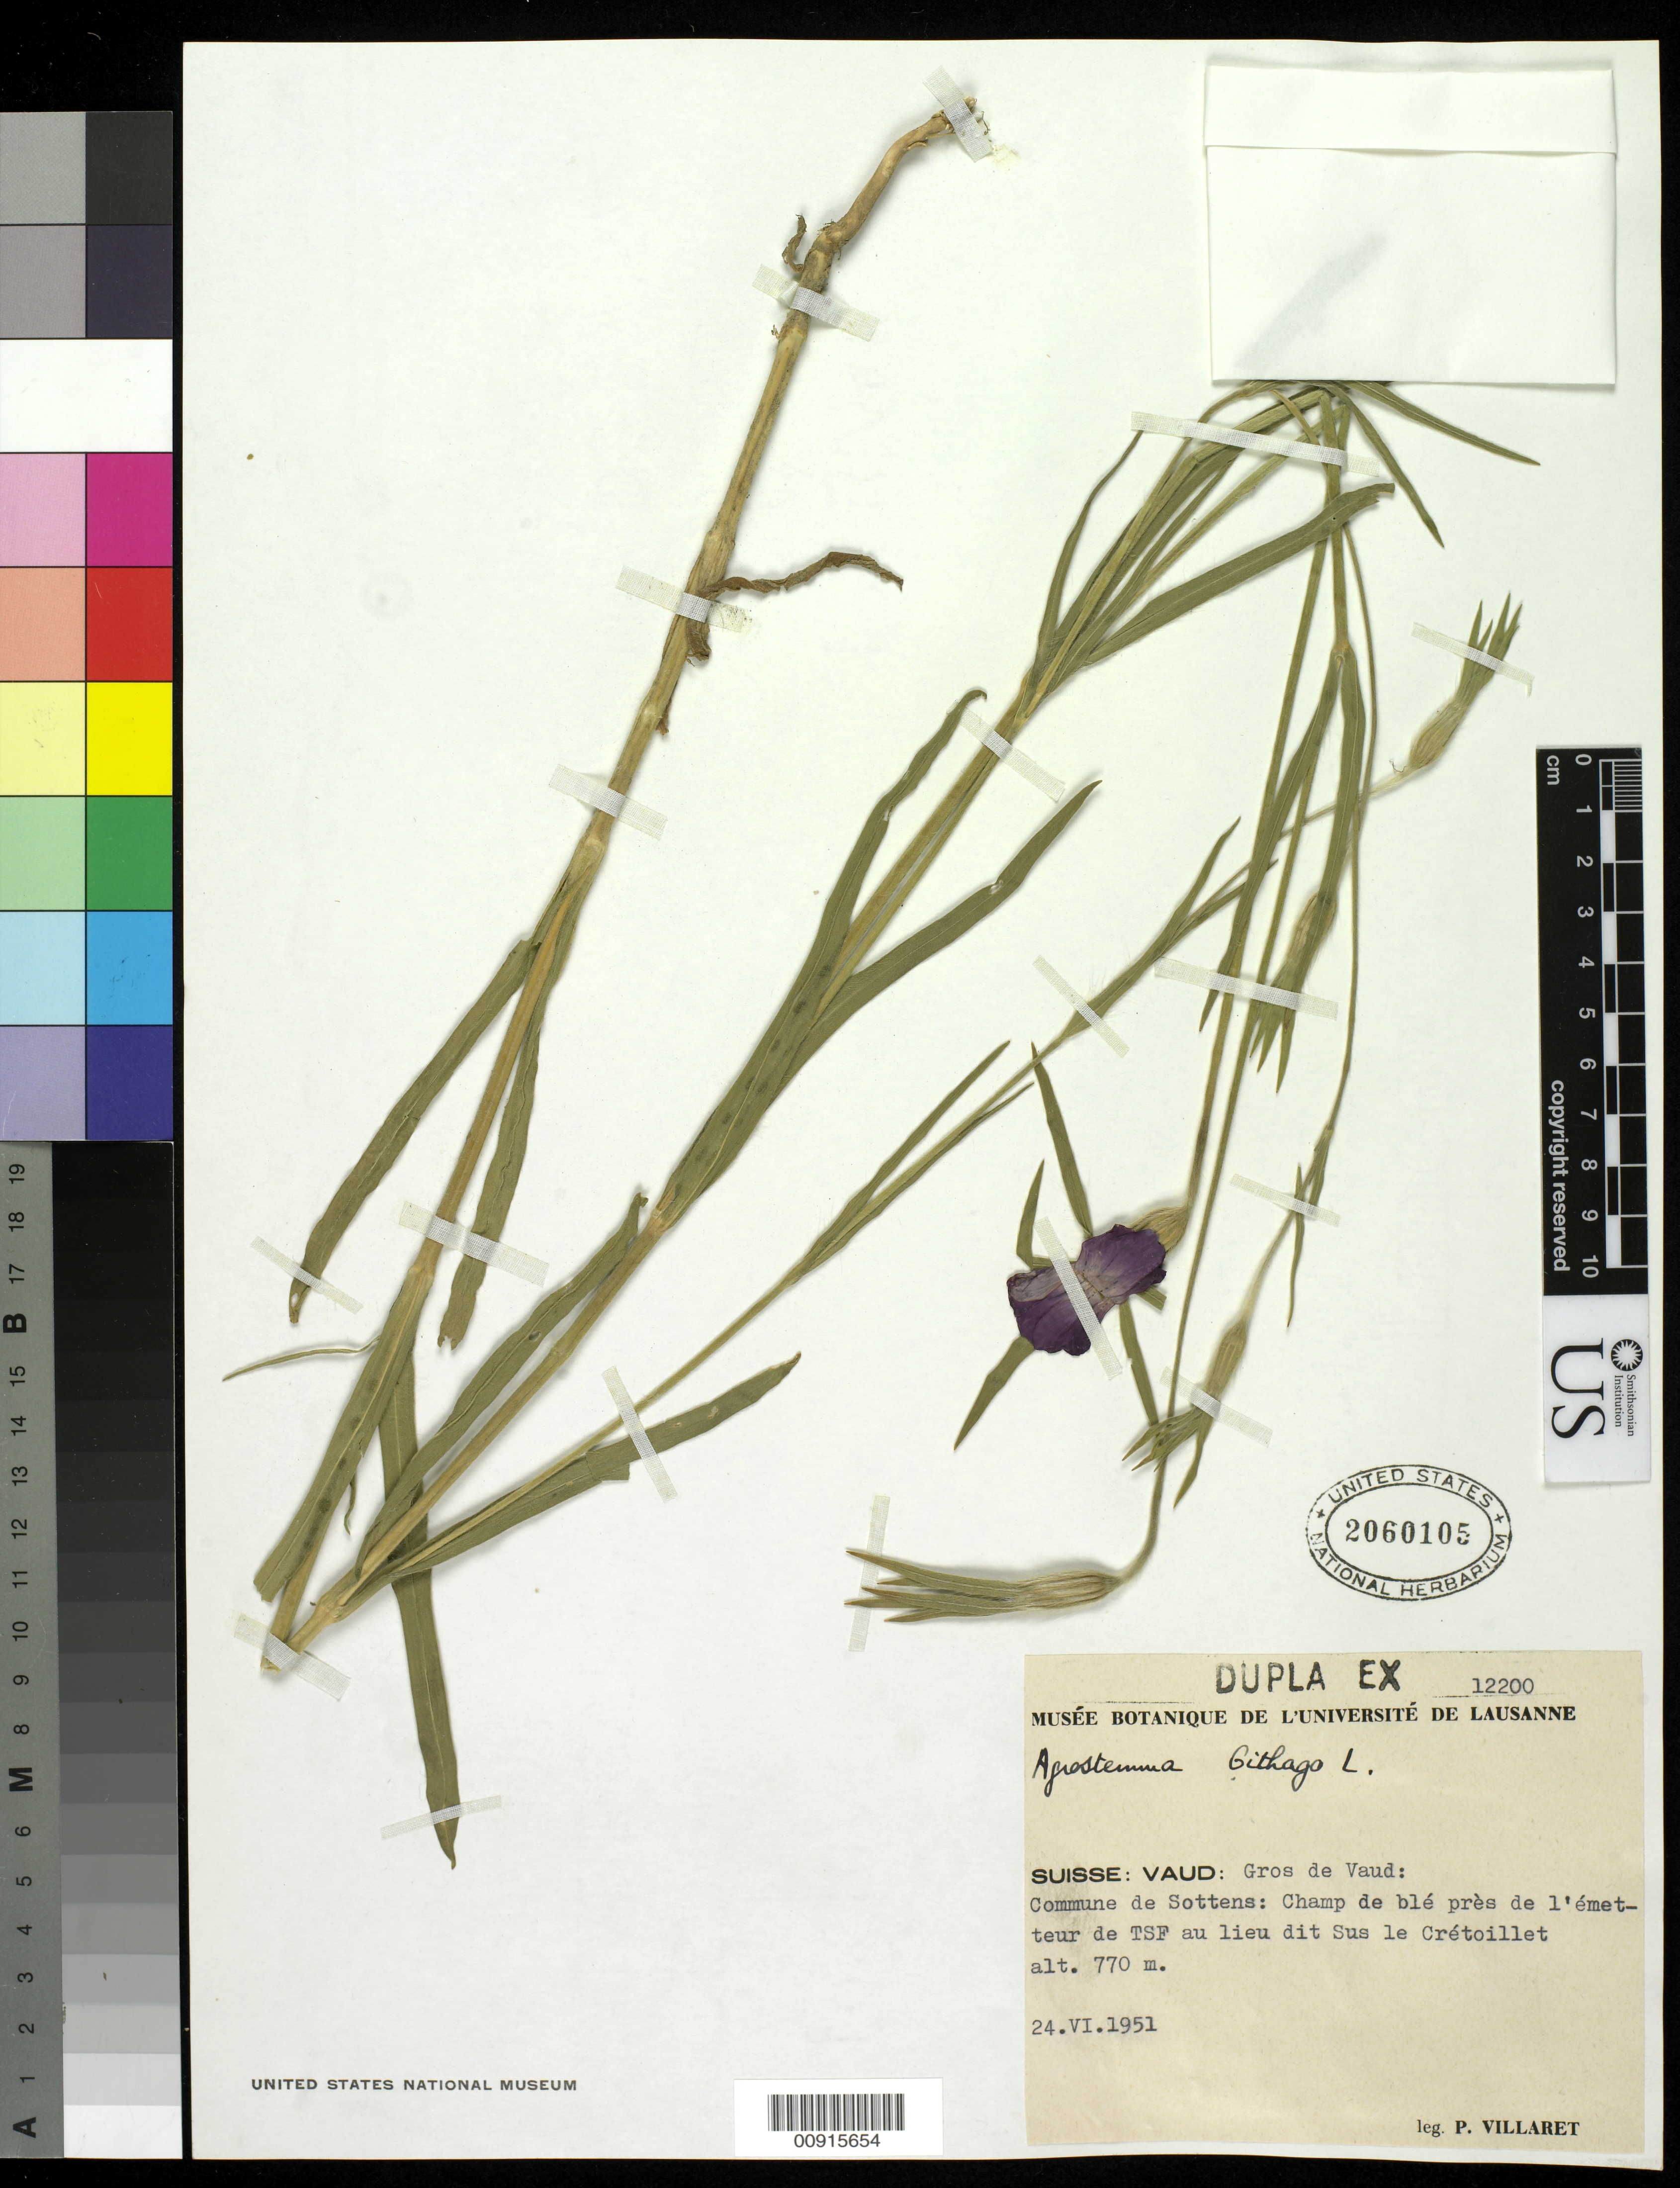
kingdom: Plantae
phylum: Tracheophyta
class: Magnoliopsida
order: Caryophyllales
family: Caryophyllaceae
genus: Agrostemma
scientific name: Agrostemma githago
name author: L.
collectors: P. Villaret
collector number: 12200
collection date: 1951-06-24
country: Switzerland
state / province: Vaud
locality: Gros de Vaud, Commune de Sottens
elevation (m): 770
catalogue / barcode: US 2060105